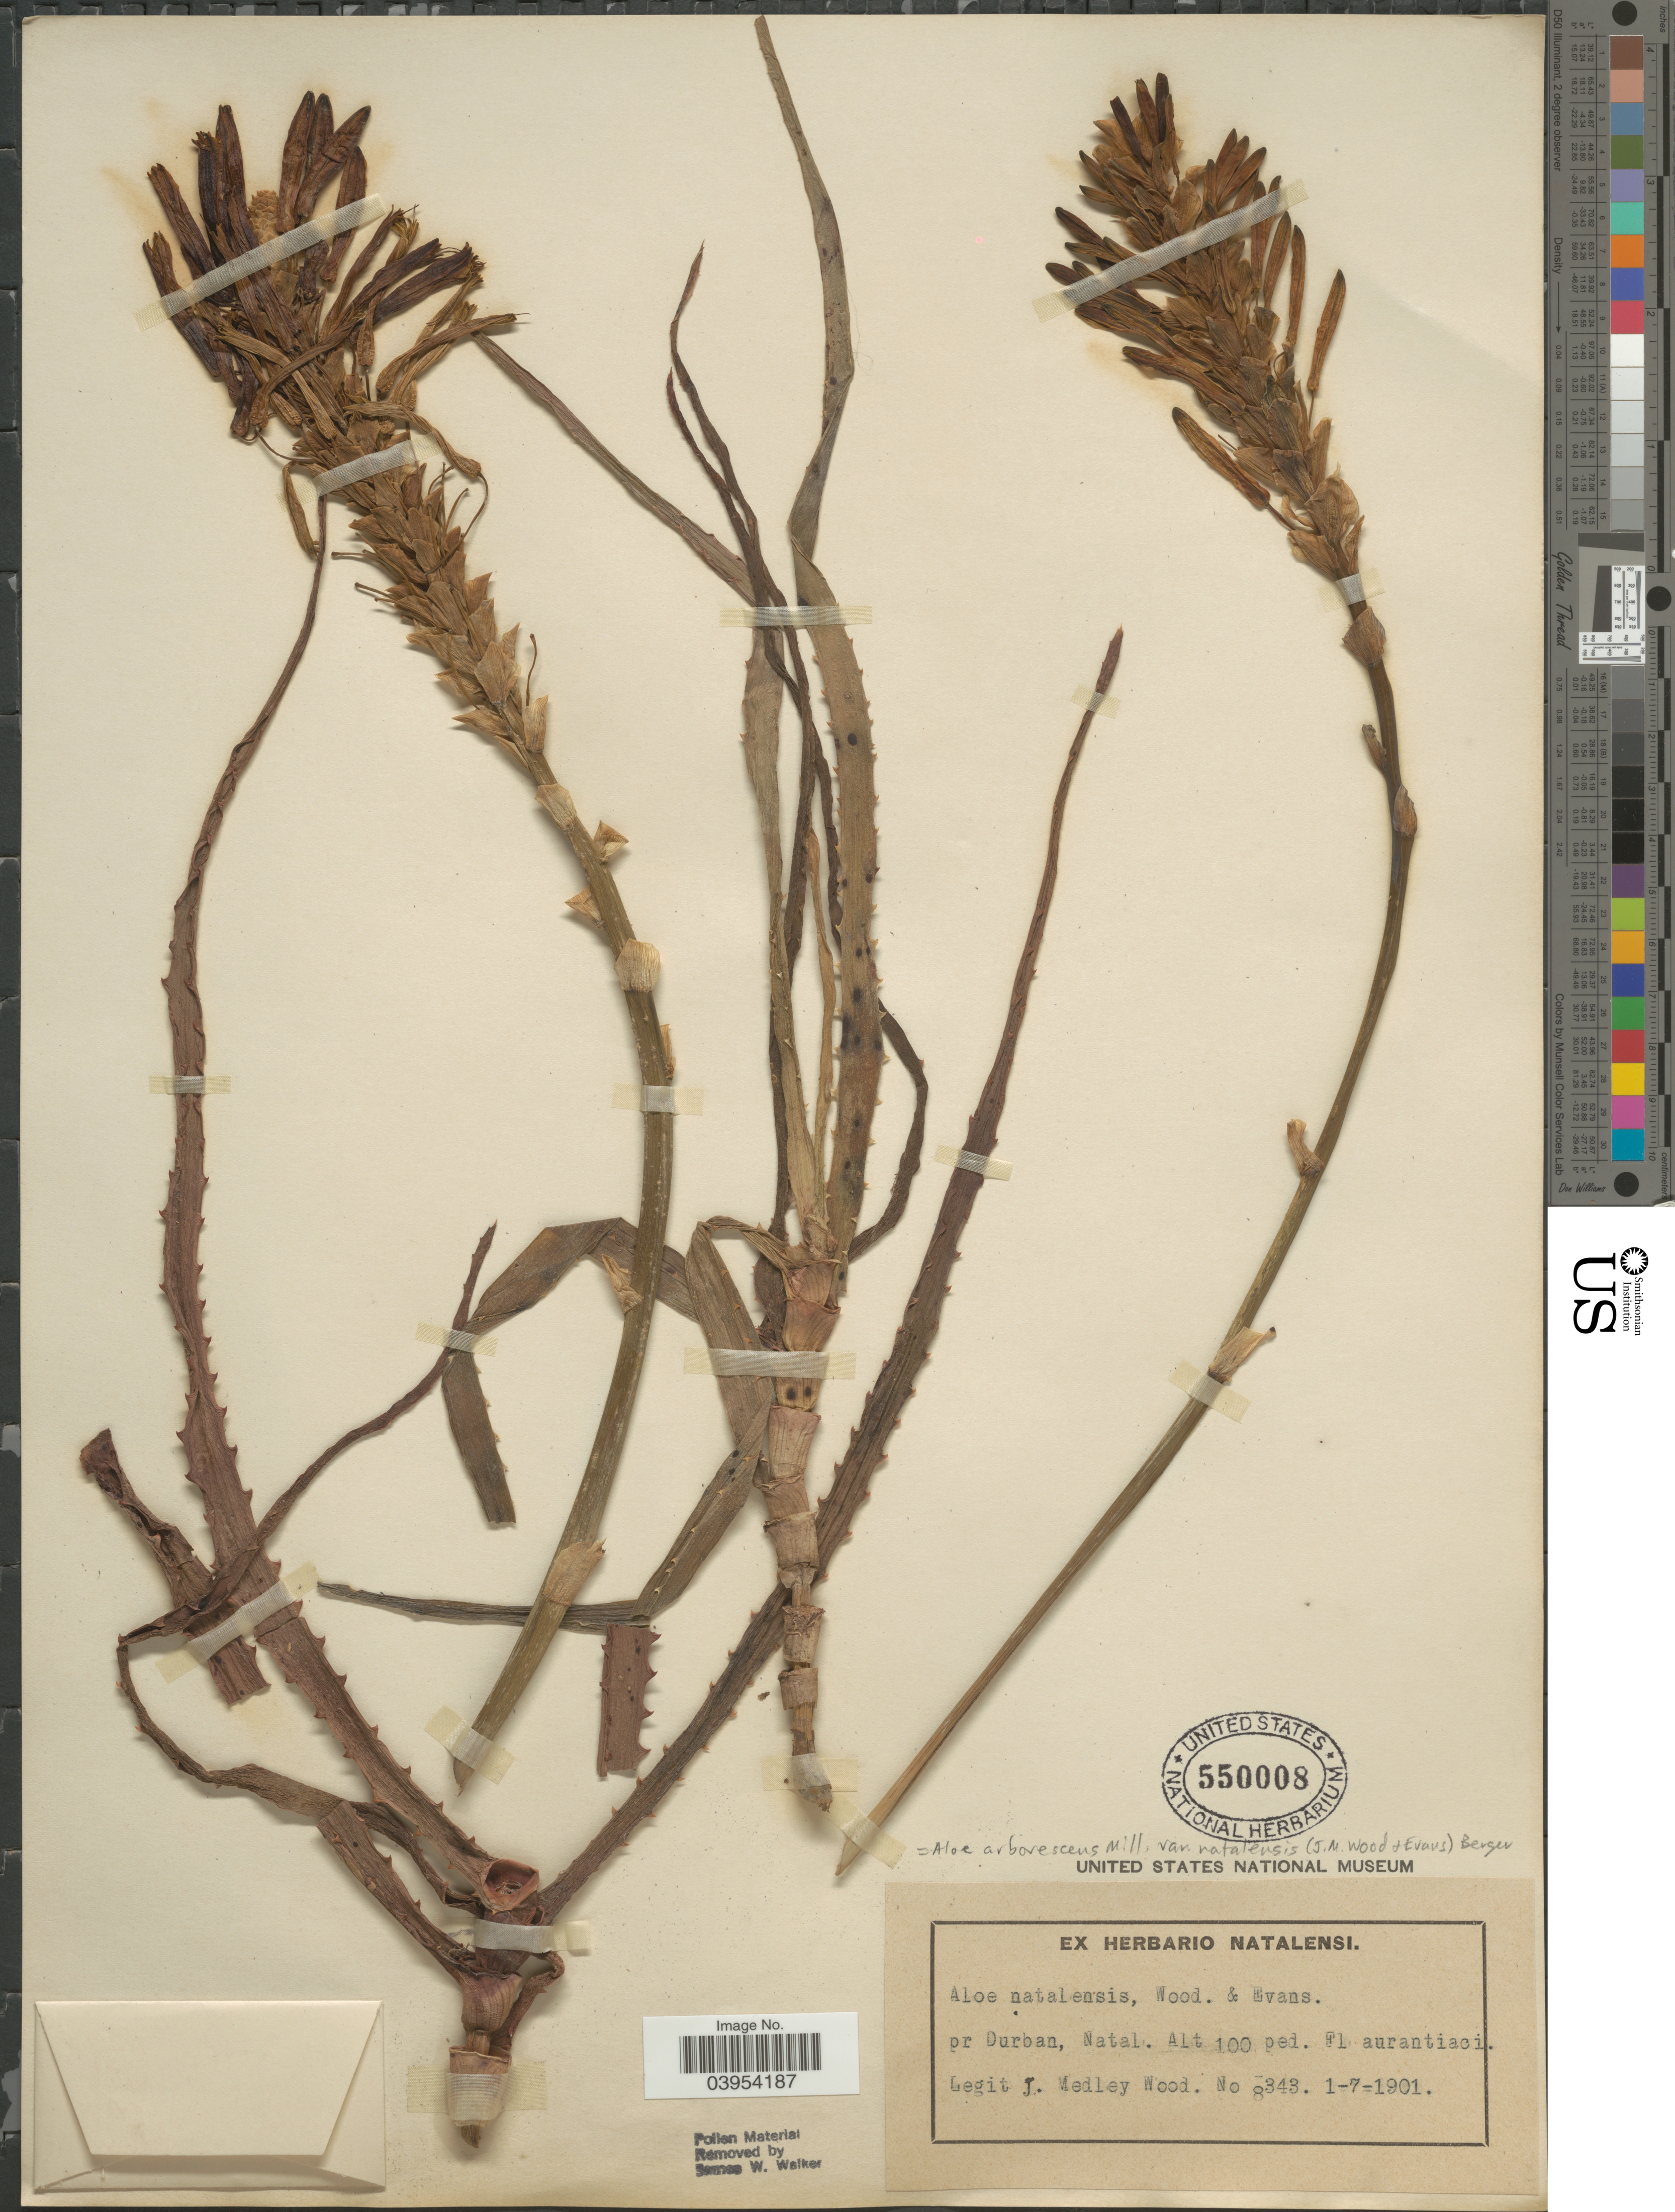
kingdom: Plantae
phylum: Tracheophyta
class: Liliopsida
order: Asparagales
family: Asphodelaceae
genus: Aloe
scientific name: Aloe arborescens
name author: Mill.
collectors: J. Medley Wood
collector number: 8343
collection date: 1901-07-01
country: South Africa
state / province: KwaZulu-Natal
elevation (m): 30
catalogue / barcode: US 550008